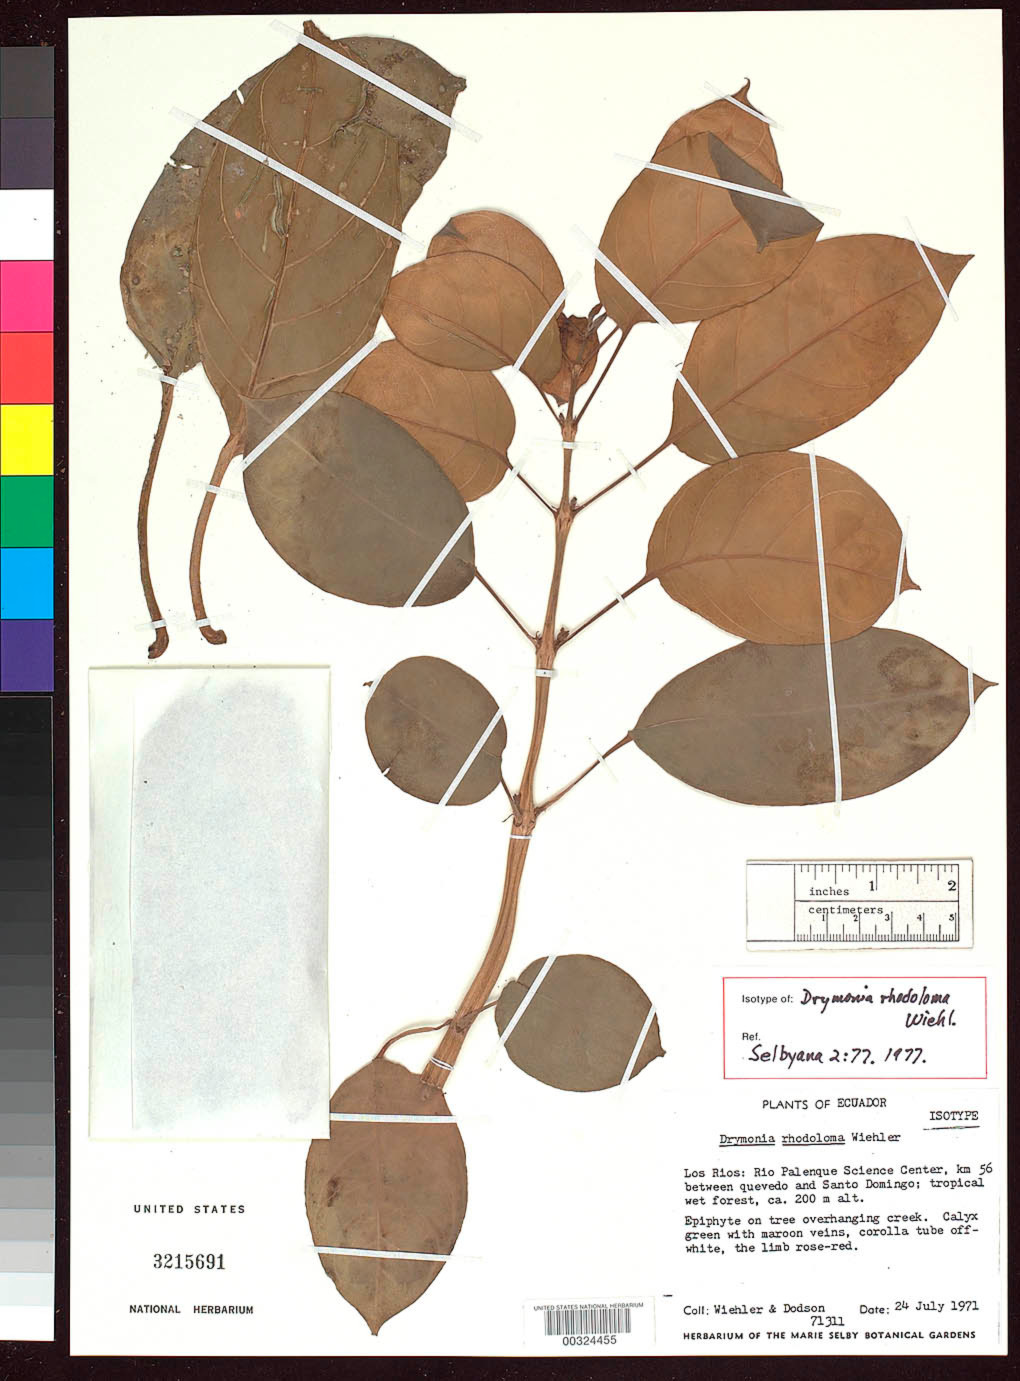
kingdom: Plantae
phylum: Tracheophyta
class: Magnoliopsida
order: Cucurbitales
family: Begoniaceae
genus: Begonia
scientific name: Begonia parvifolia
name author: Poepp. & Endl.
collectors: P. Gómez A.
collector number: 500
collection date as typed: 28 Sep 1988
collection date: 1988-09-28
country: Ecuador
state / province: Morona-Santiago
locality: Centro shuar yukutais, 10 km s sucua, Rio upano, near Pedro kunkumas' house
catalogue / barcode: US 3182164